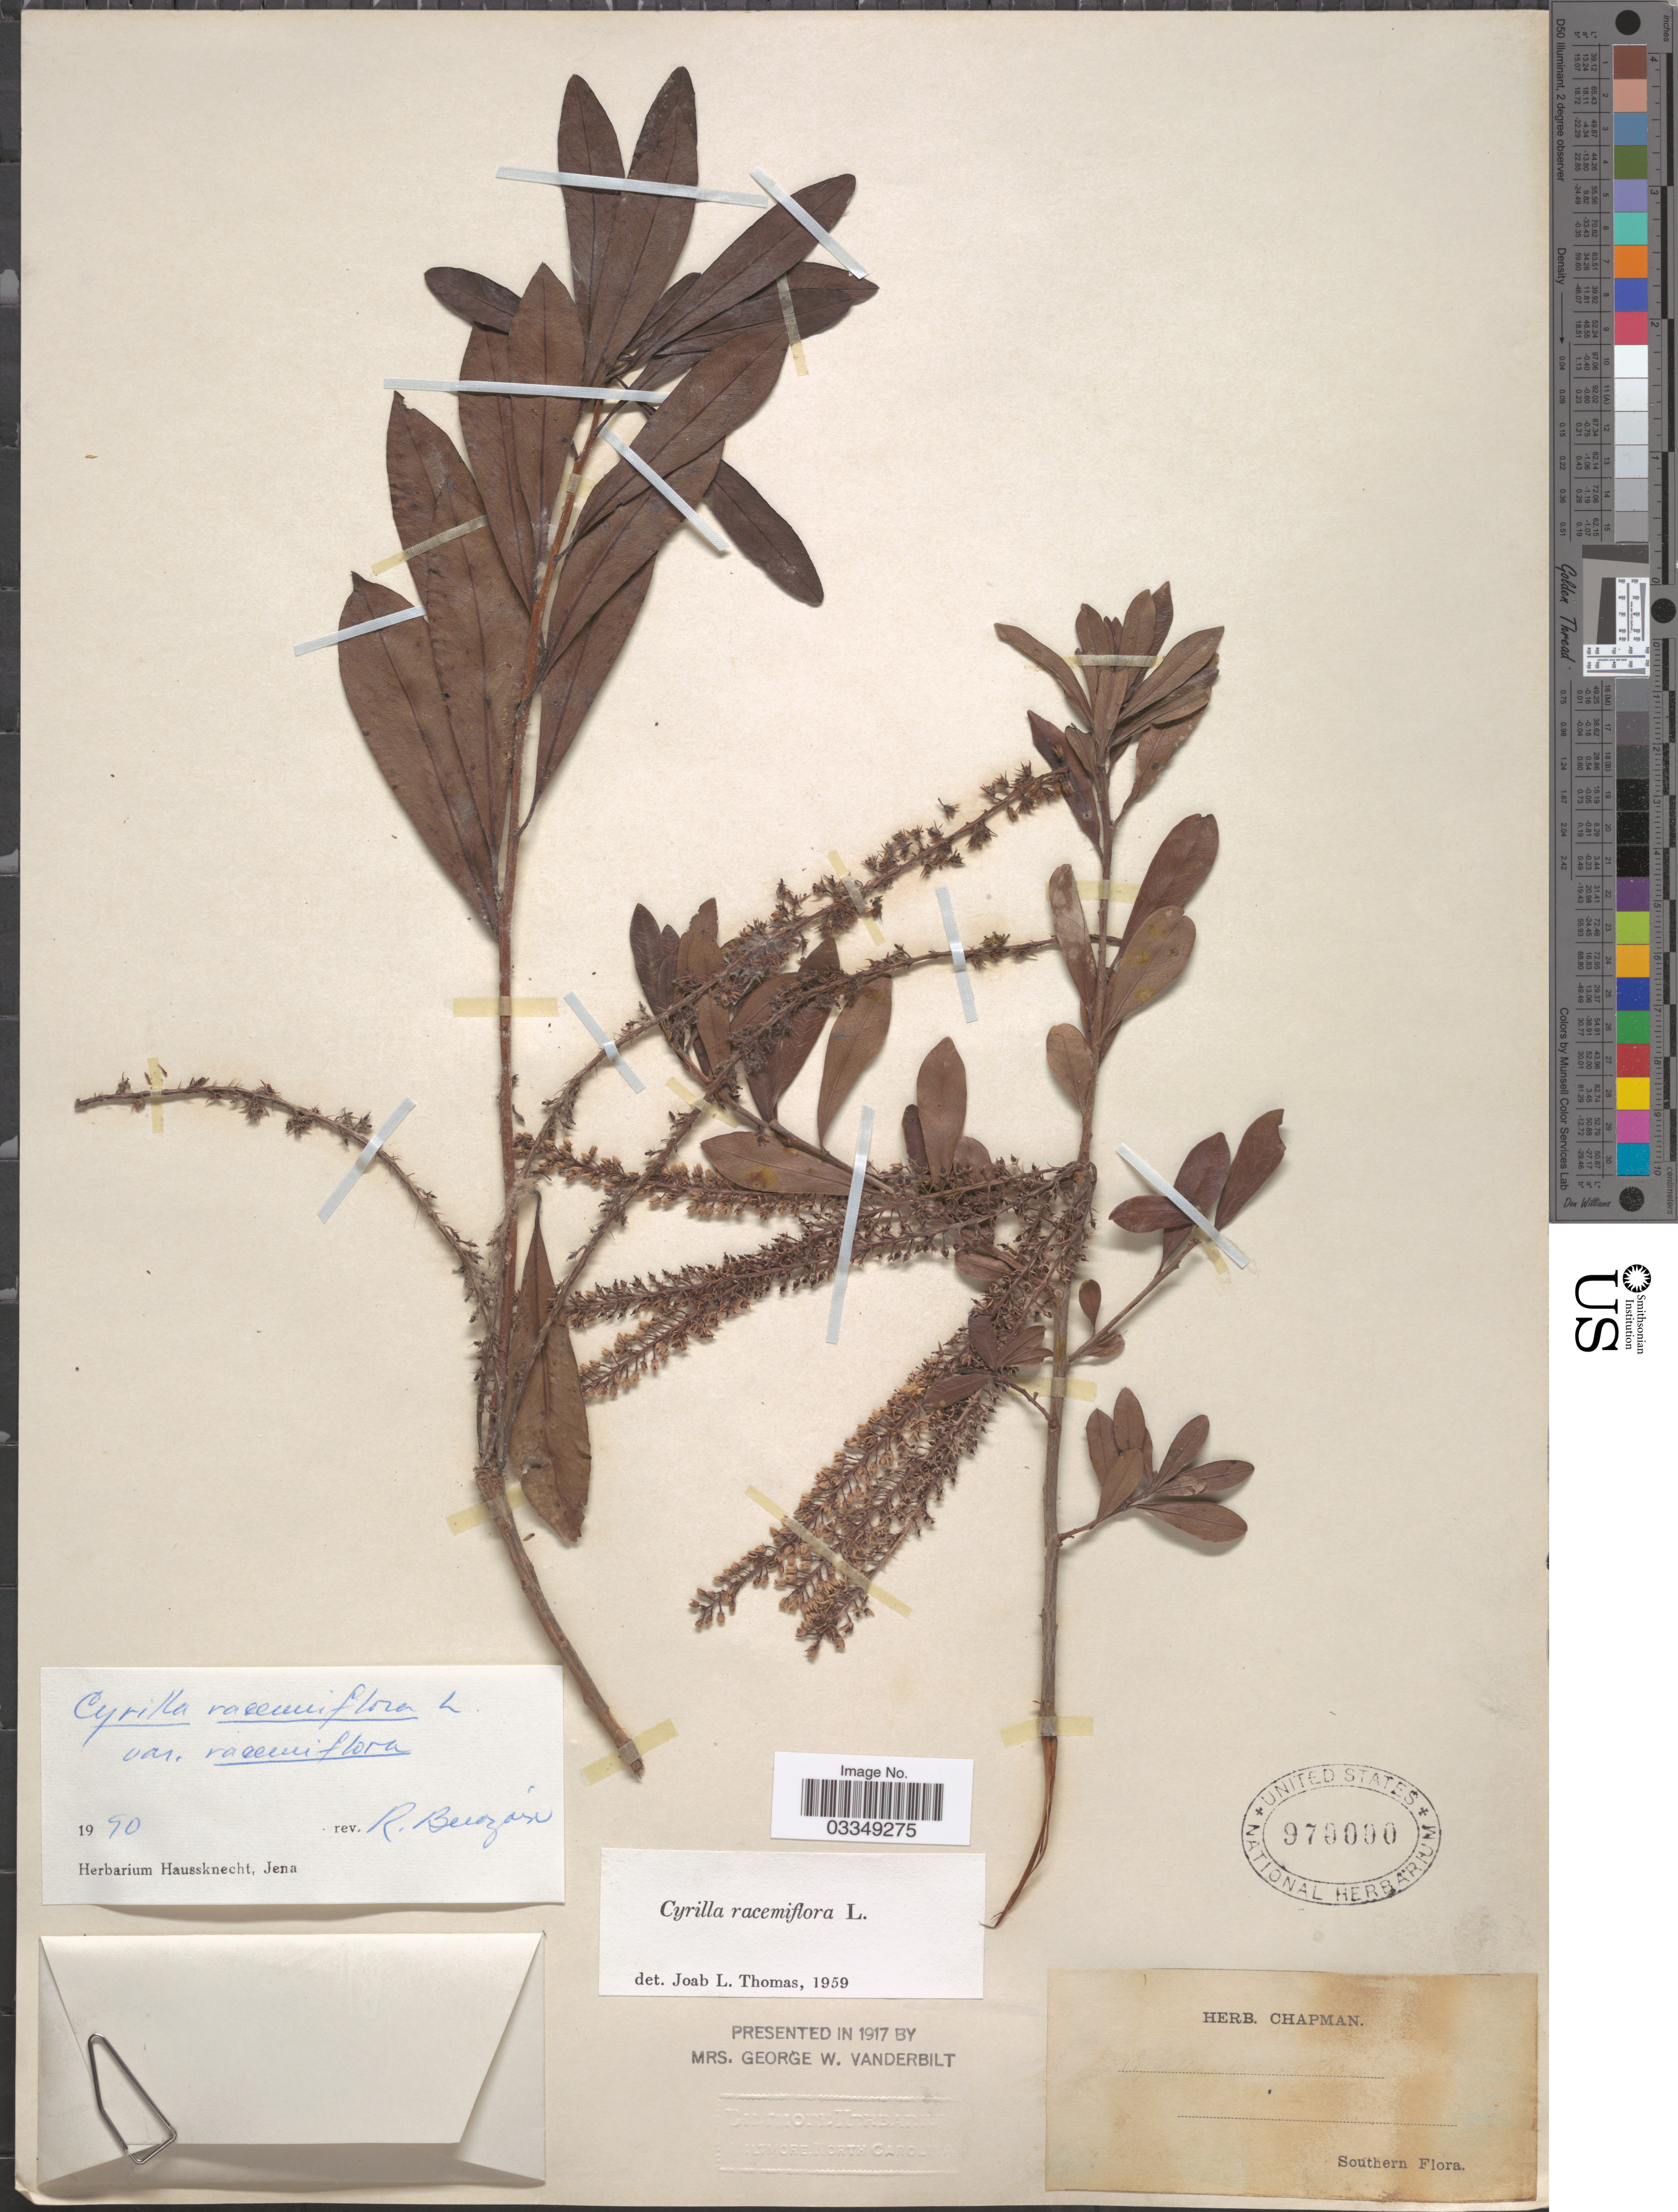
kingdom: Plantae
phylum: Tracheophyta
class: Magnoliopsida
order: Ericales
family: Cyrillaceae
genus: Cyrilla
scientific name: Cyrilla racemiflora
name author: L.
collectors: ex herb. Chapman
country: United States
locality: Southern.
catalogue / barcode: US 970000